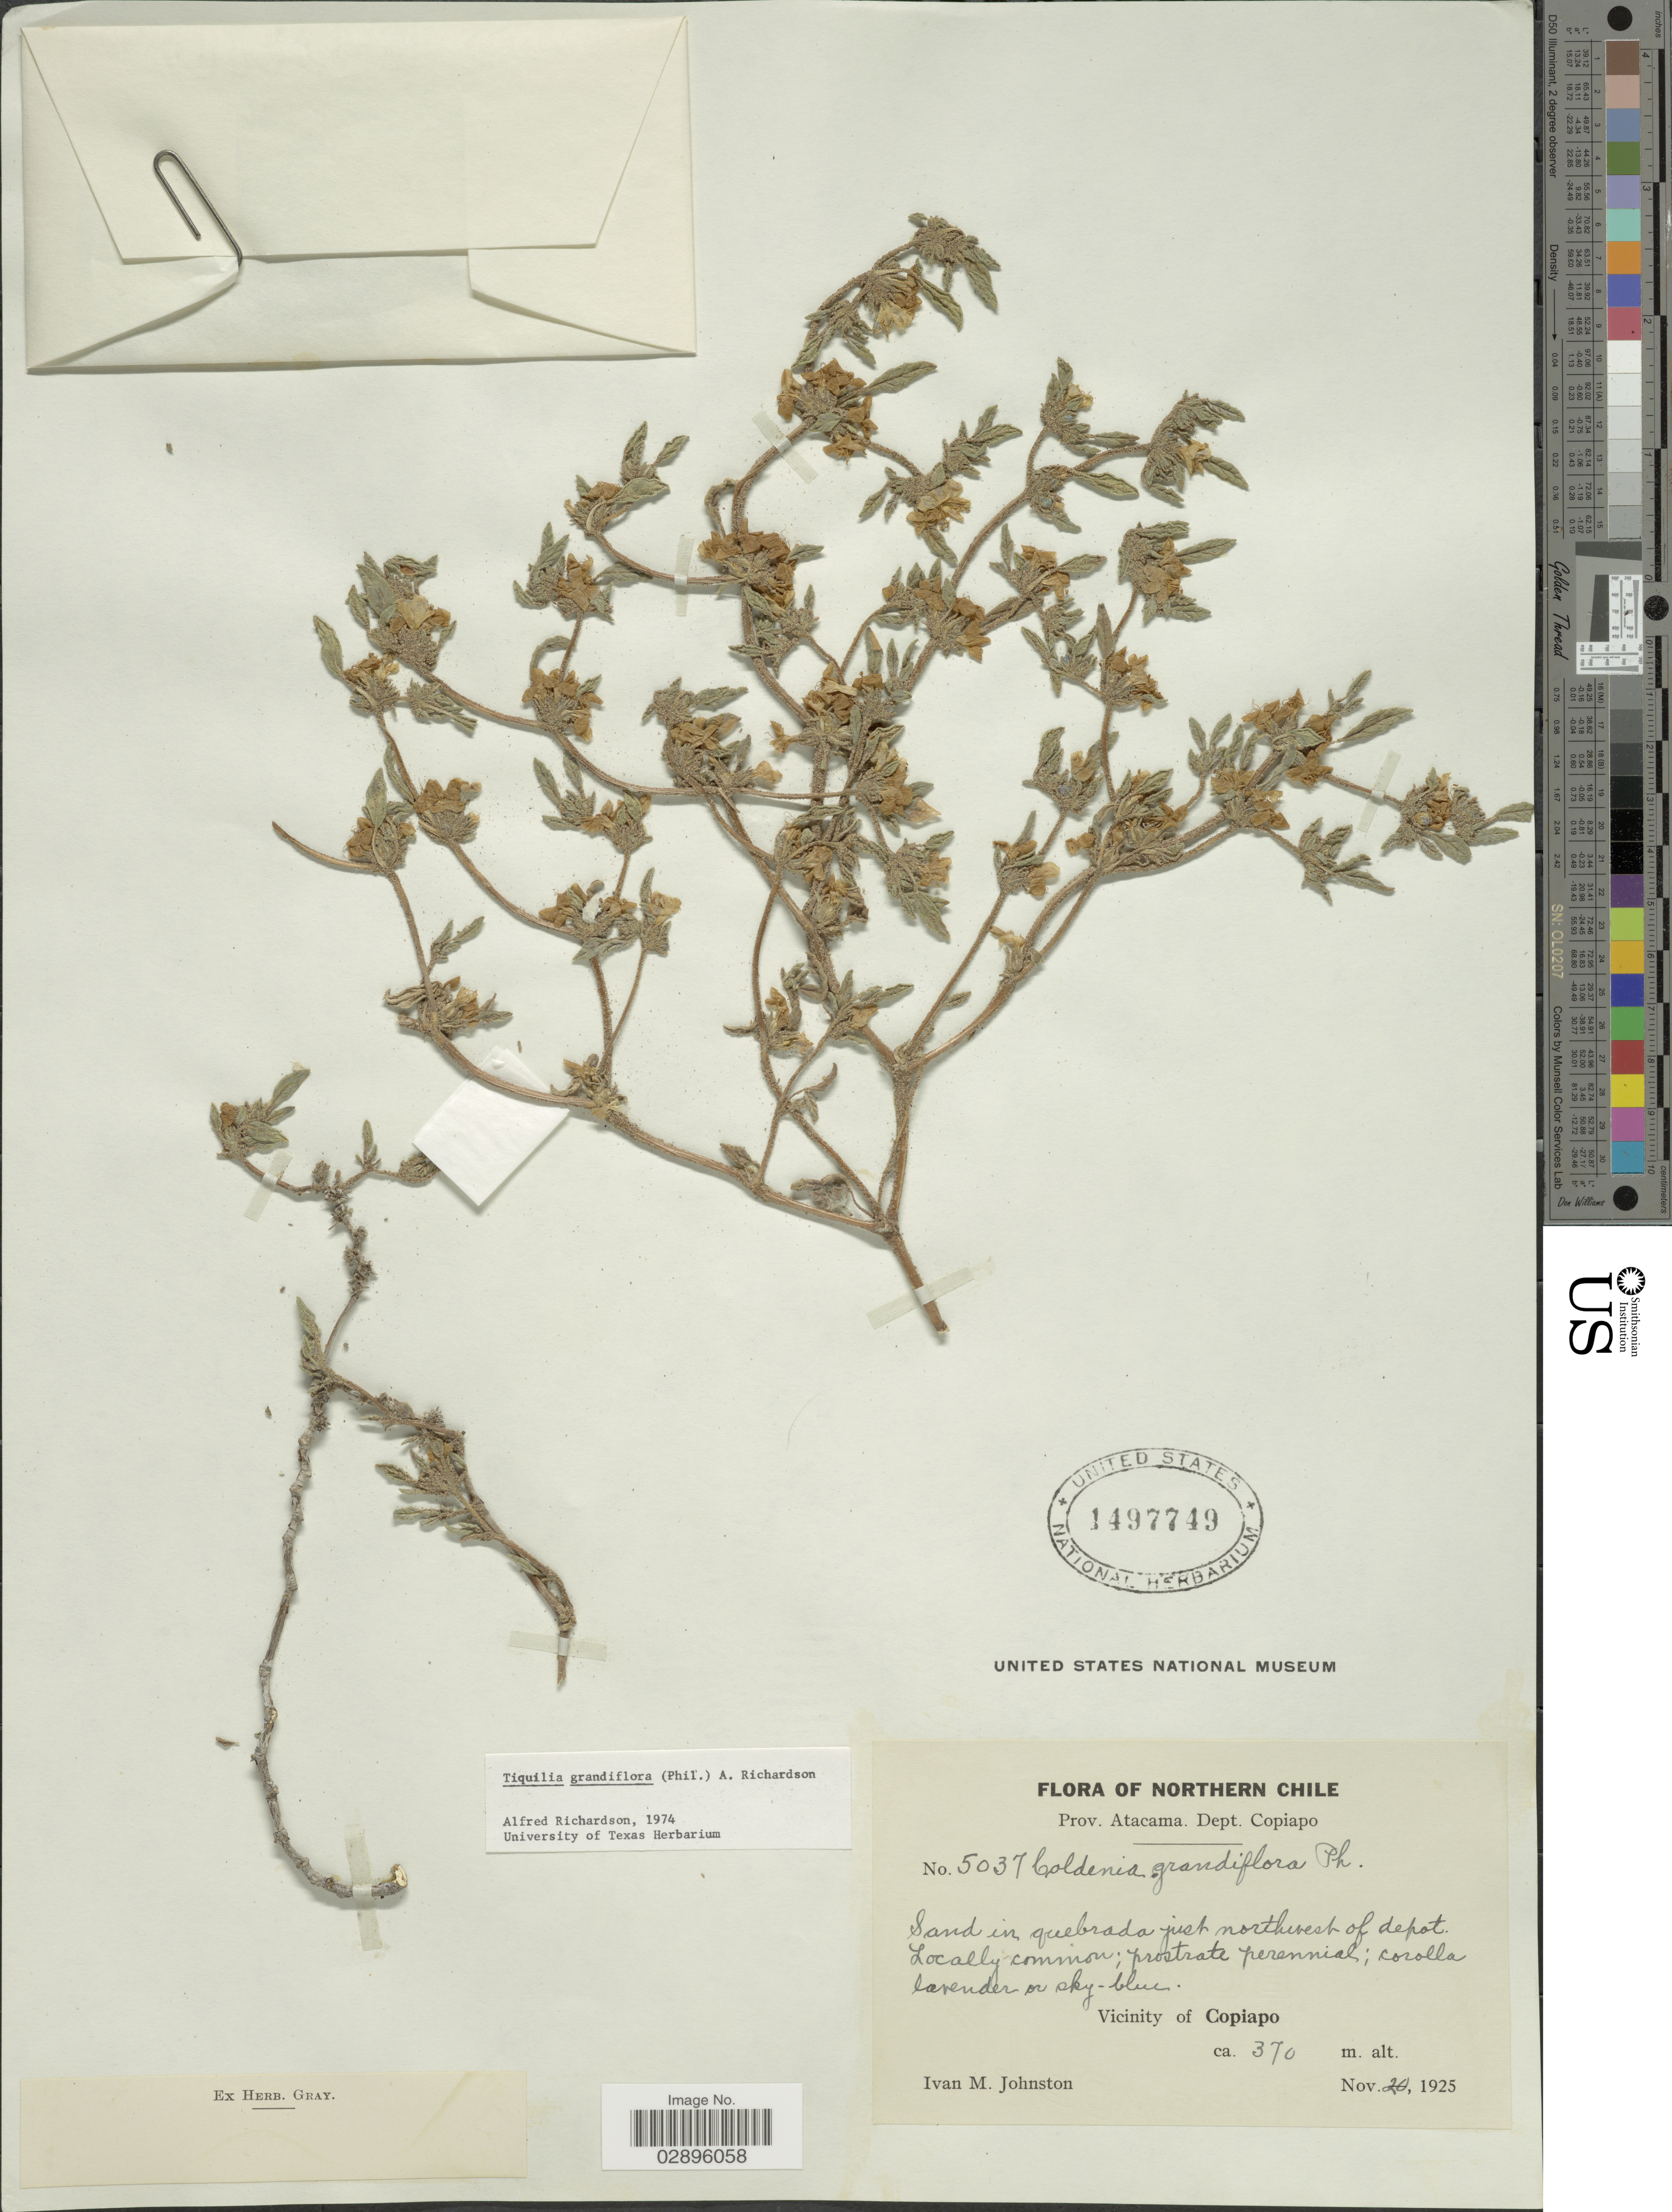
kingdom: Plantae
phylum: Tracheophyta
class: Magnoliopsida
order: Boraginales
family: Ehretiaceae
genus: Tiquilia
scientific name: Tiquilia grandiflora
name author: (Phil.) A.T. Richardson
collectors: I.M. Johnston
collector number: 5037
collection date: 1925-11-20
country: Chile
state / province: Atacama (III)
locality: Northern Chile. Dept. Copiapo. Sand in quebrada just northwest of depot. Vicinity of Copiapo.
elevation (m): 370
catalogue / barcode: US 1497749